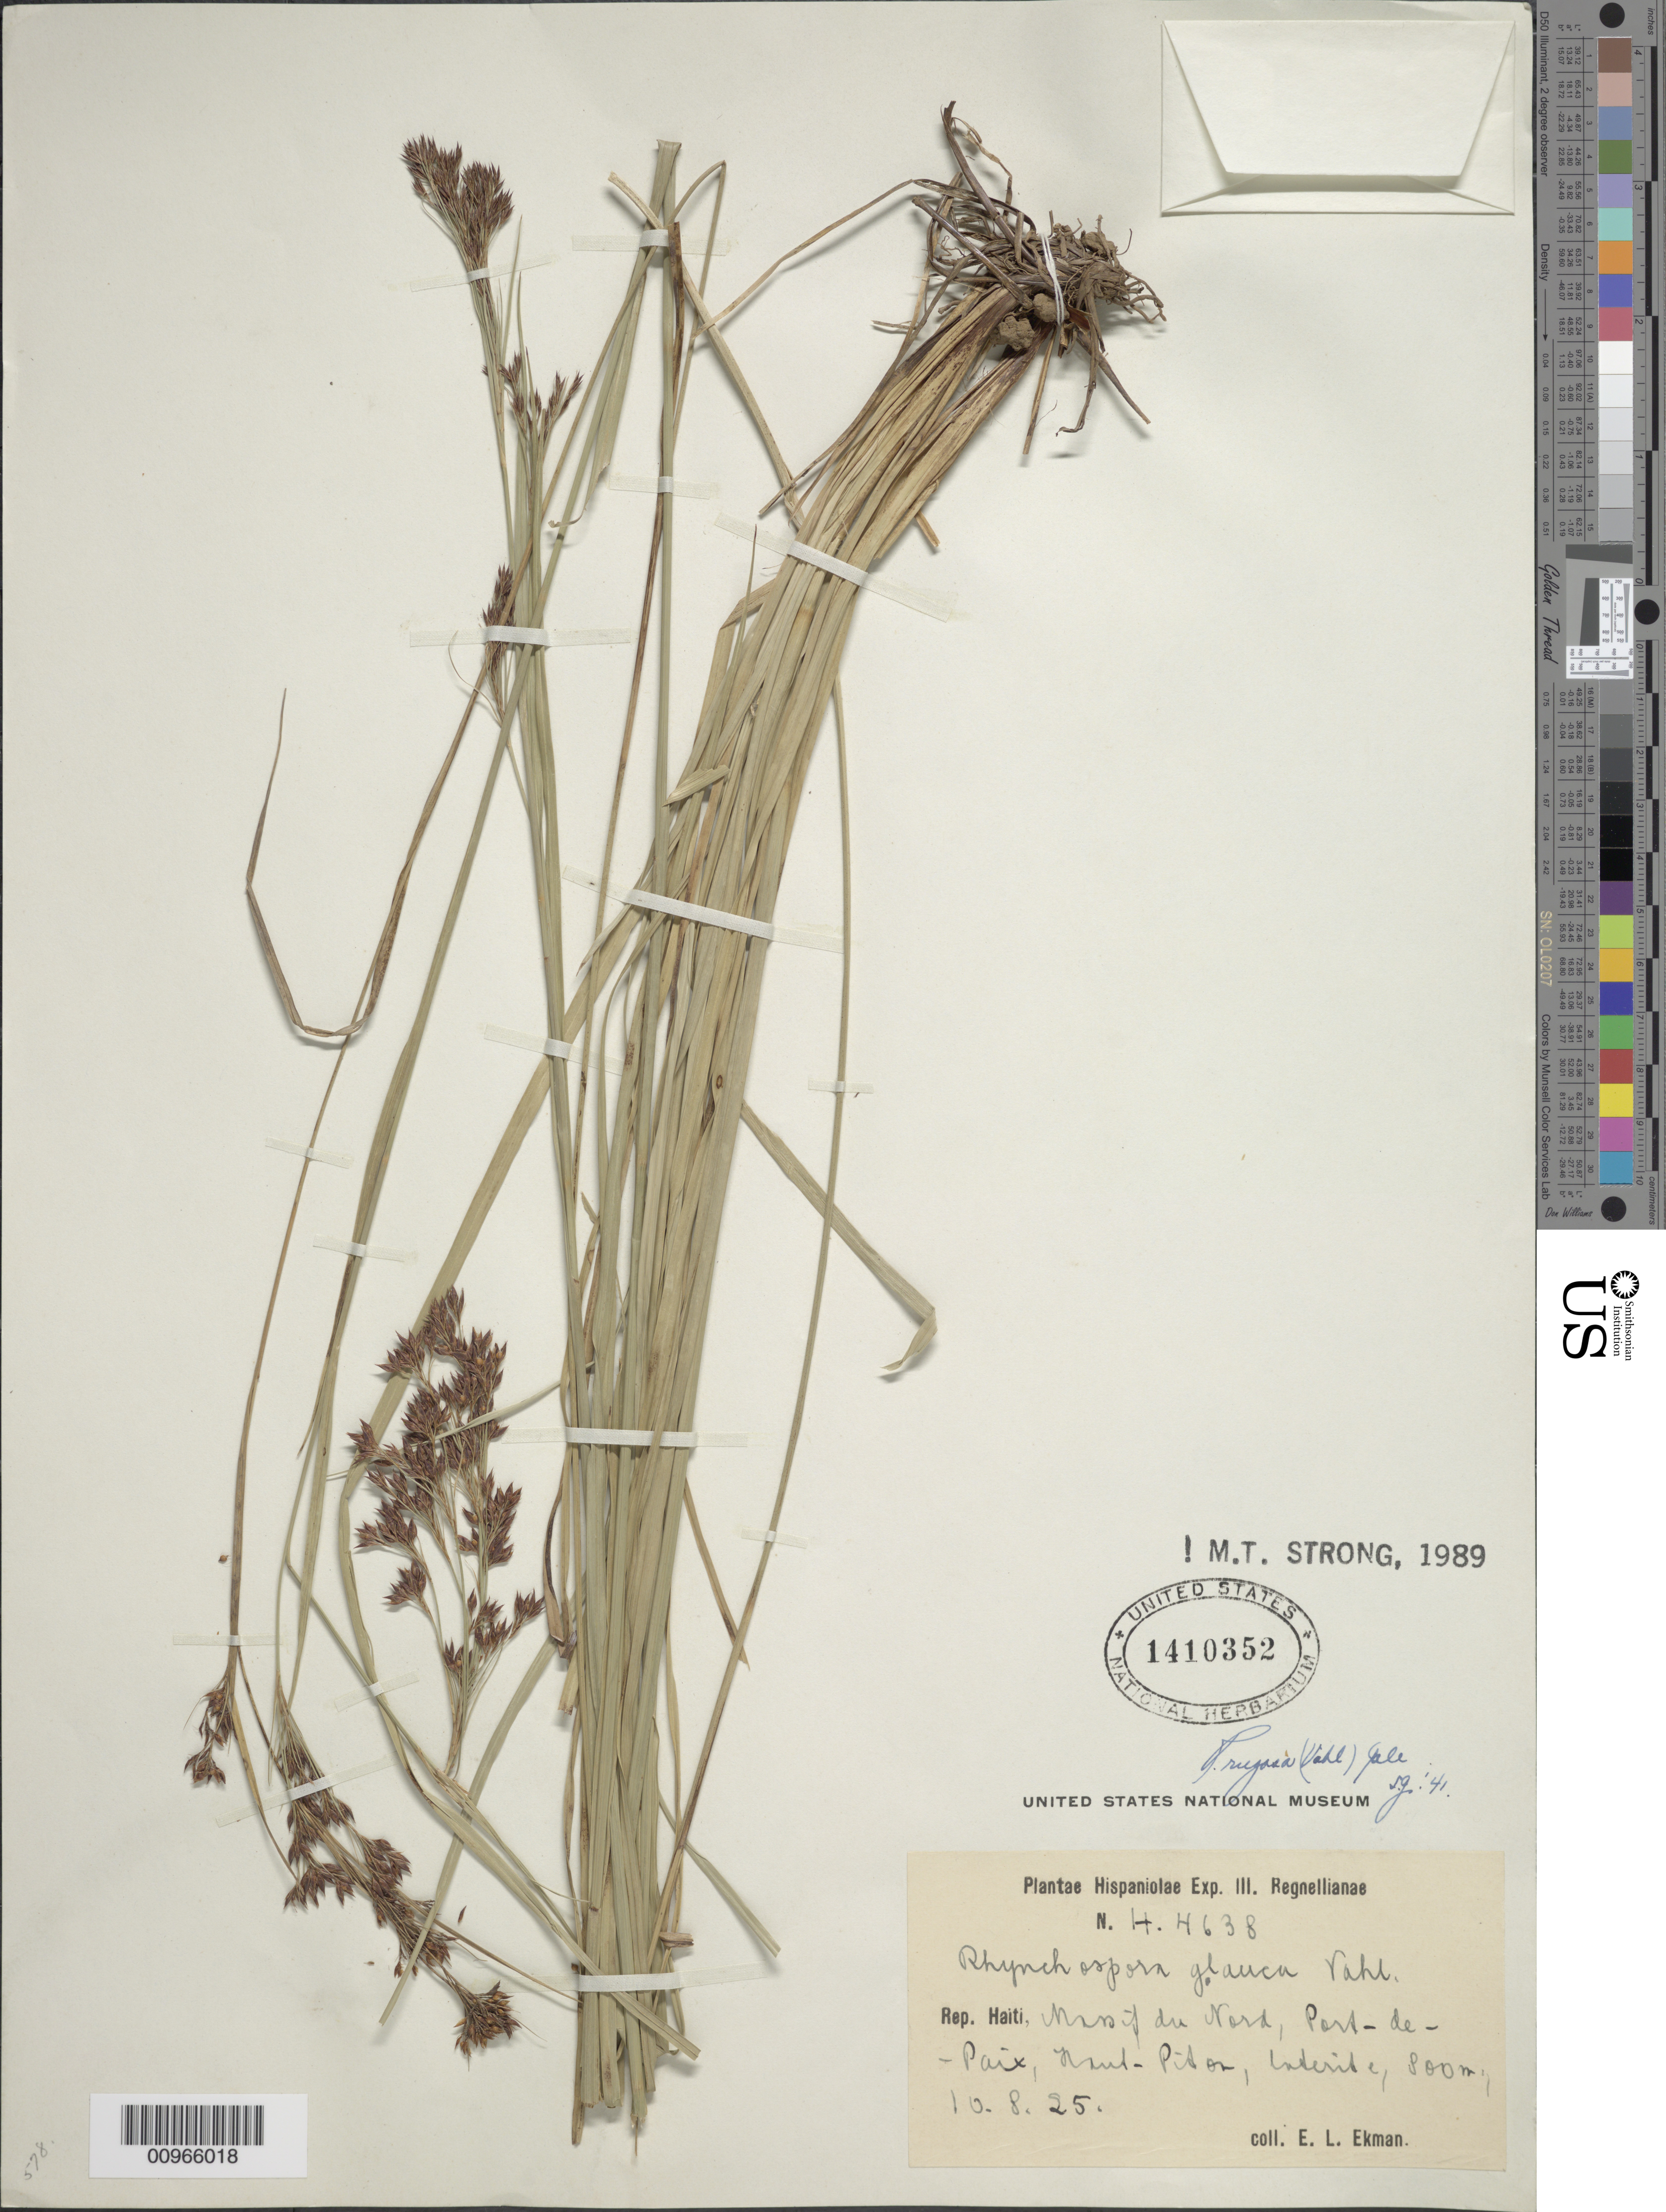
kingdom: Plantae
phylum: Tracheophyta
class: Liliopsida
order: Poales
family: Cyperaceae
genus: Rhynchospora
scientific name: Rhynchospora rugosa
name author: (Vahl) Gale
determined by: Strong, M. T., (US), Smithsonian Institution - National Museum of Natural History (UNITED STATES)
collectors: E. L. Ekman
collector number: H 4638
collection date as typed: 10 Aug 1925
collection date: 1925-08-10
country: Haiti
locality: Massif du Nord, Port de Paix, Haut Piton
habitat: Laterite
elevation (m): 800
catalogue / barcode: US 1410352